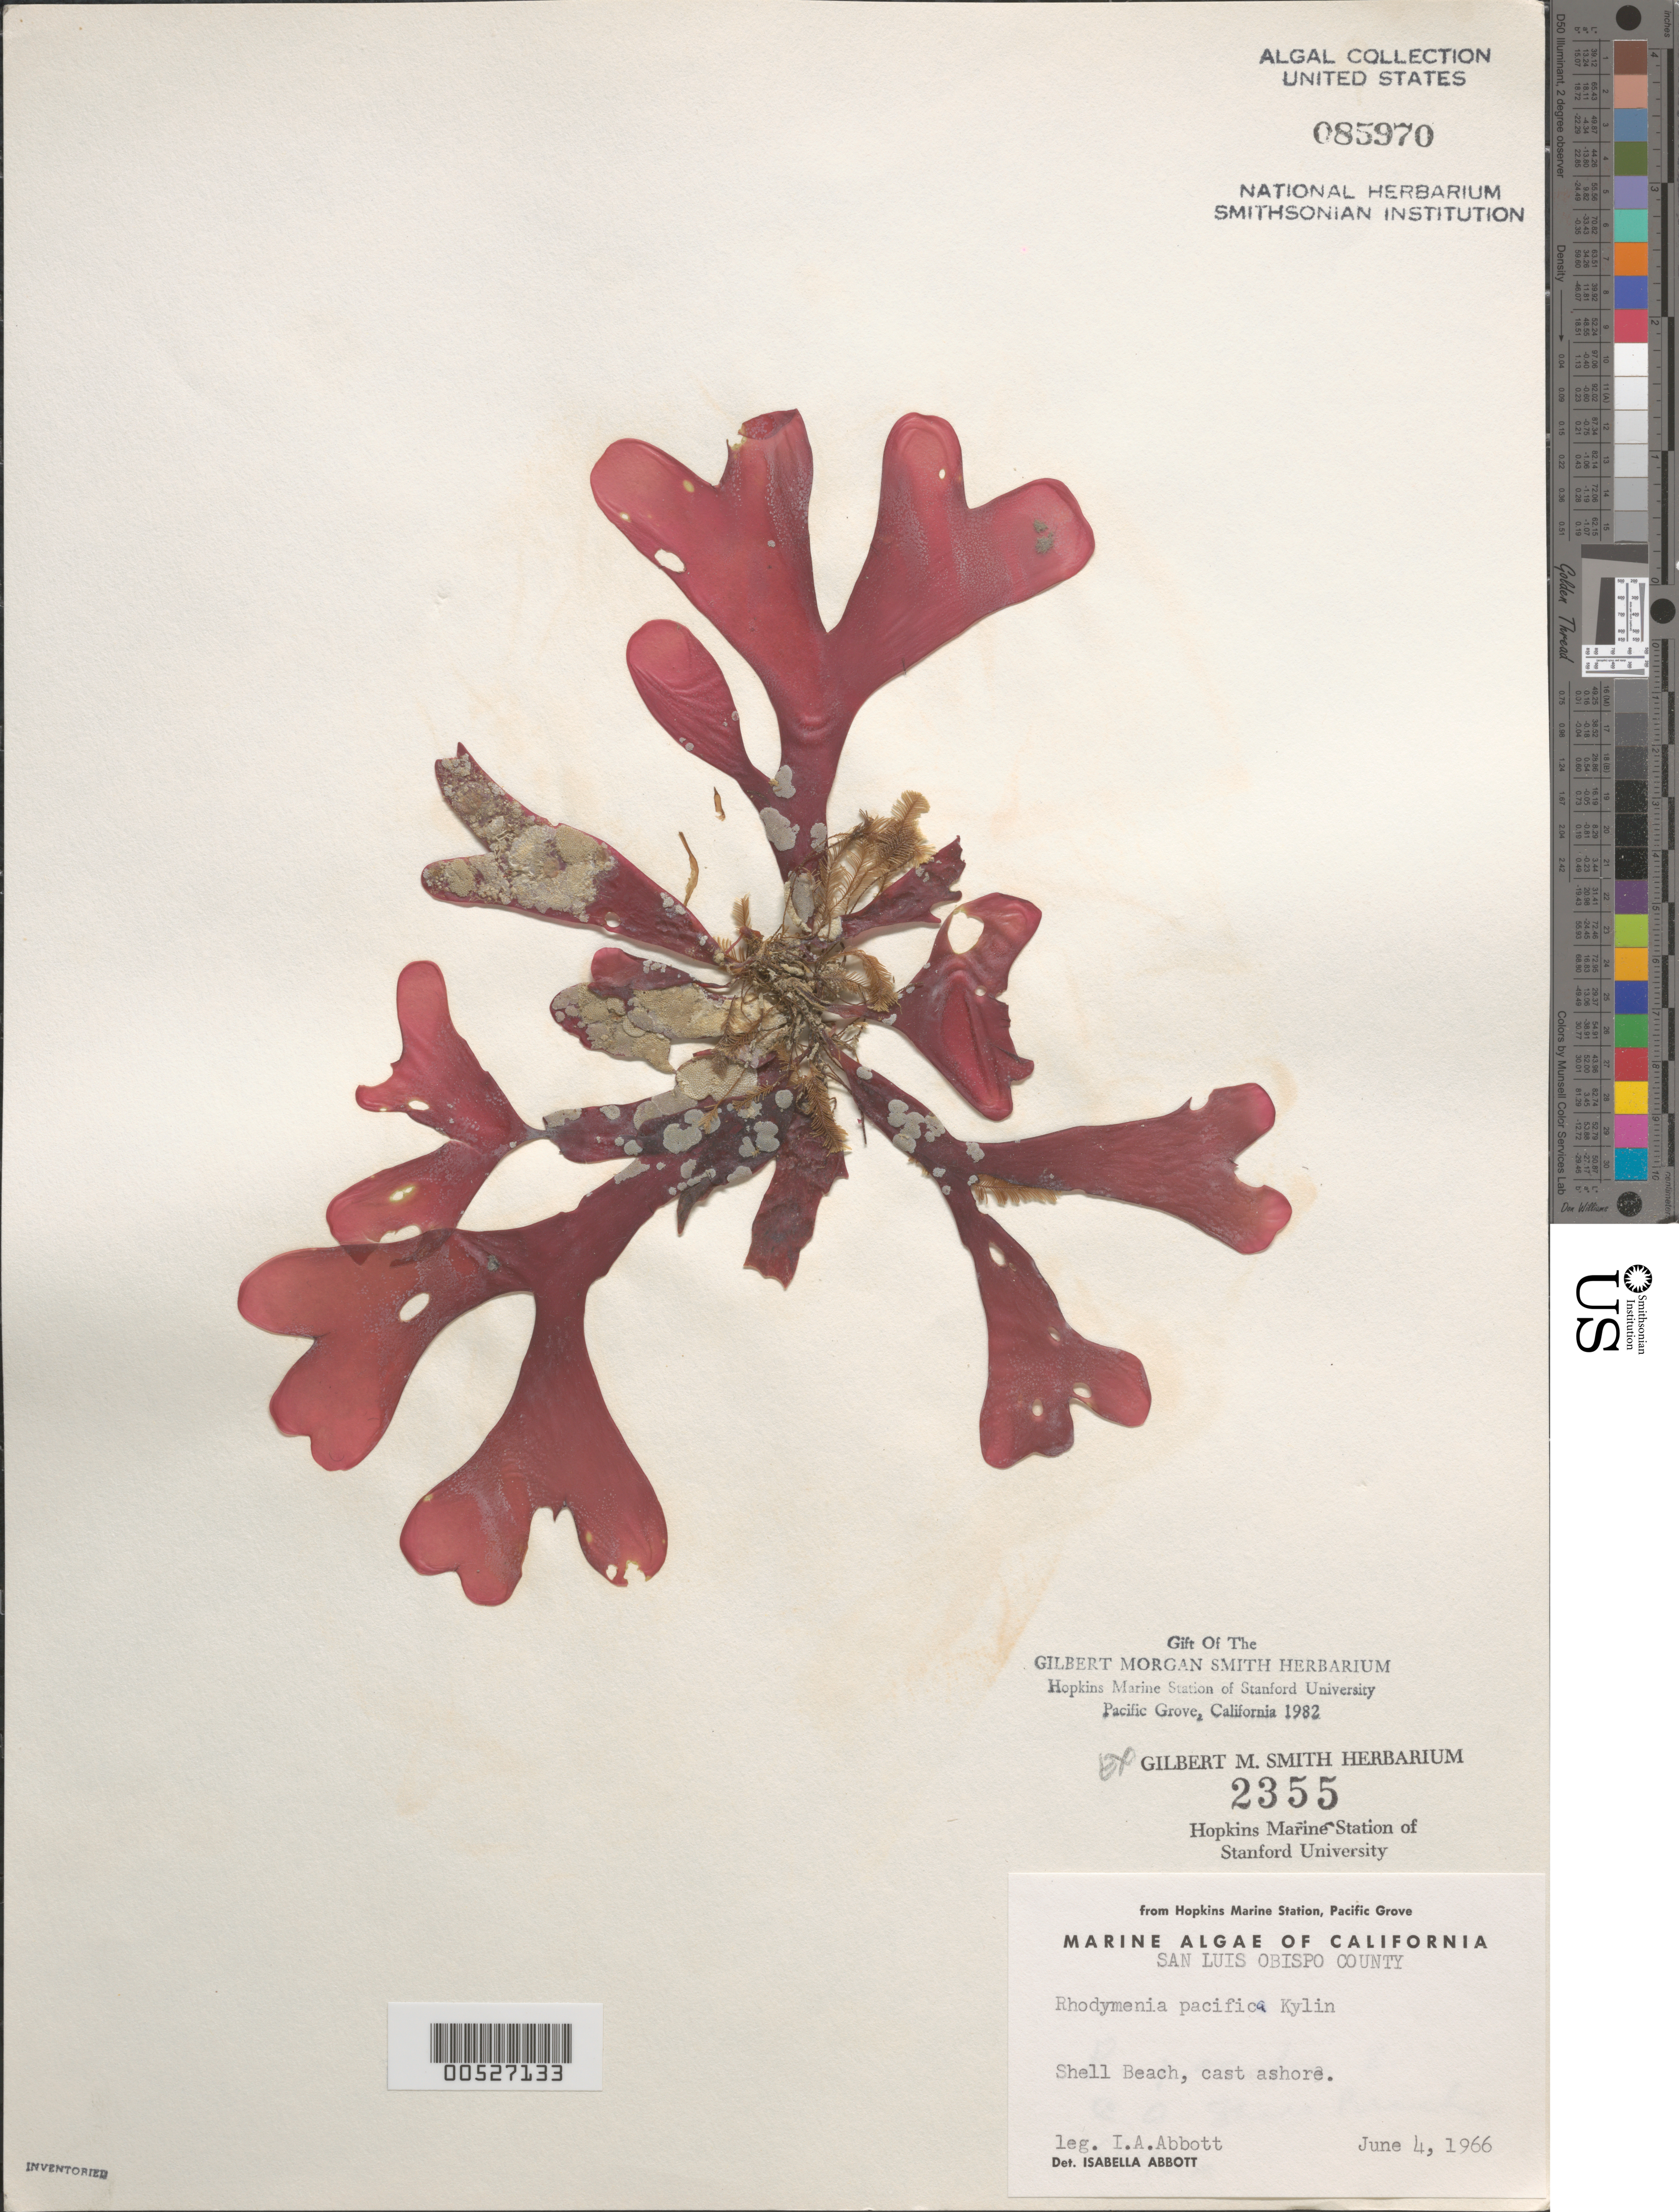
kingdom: Plantae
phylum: Rhodophyta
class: Florideophyceae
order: Rhodymeniales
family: Rhodymeniaceae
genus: Rhodymenia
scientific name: Rhodymenia pacifica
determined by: Abbott, Isabella A.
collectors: I. A. Abbott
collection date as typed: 04 Jun 1966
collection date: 1966-06-04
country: United States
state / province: California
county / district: San Luis Obispo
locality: Shell Beach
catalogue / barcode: US 85970